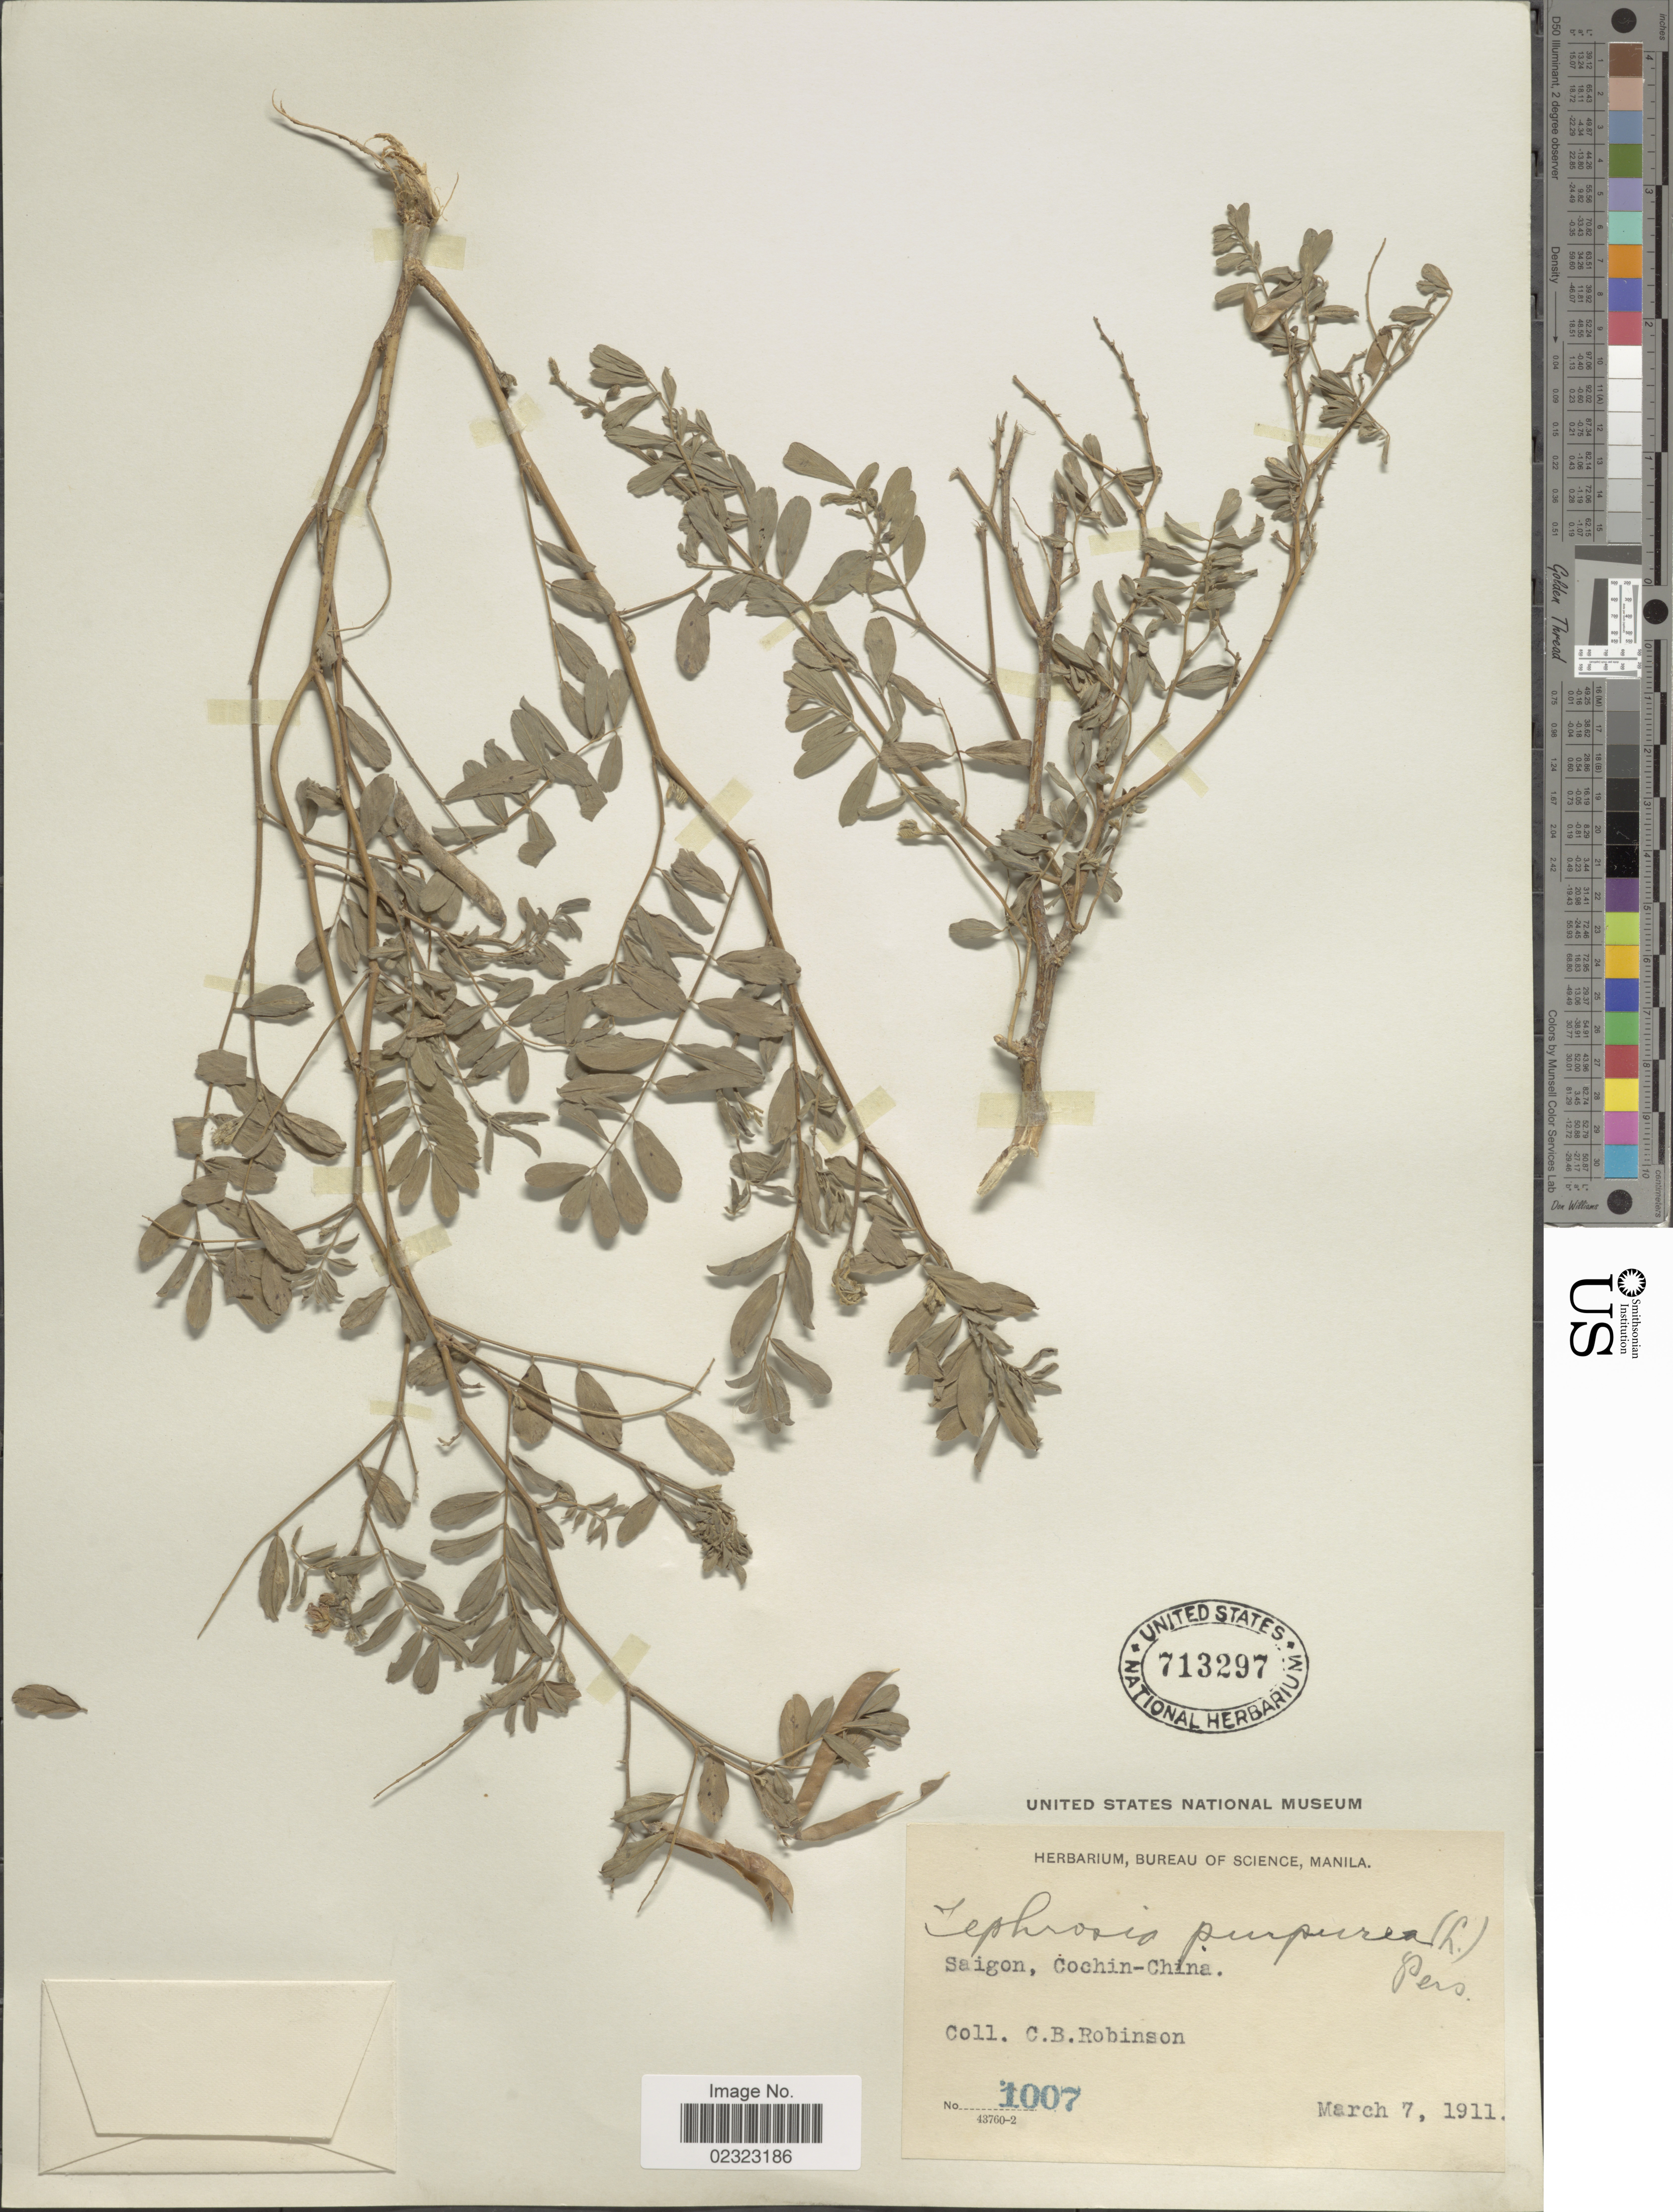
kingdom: Plantae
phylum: Tracheophyta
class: Magnoliopsida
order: Fabales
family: Fabaceae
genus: Tephrosia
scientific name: Tephrosia purpurea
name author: (L.) Pers.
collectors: C. Robinson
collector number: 1007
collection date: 1911-03-07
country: Vietnam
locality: Saigon, Cochin-China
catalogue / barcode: US 713297